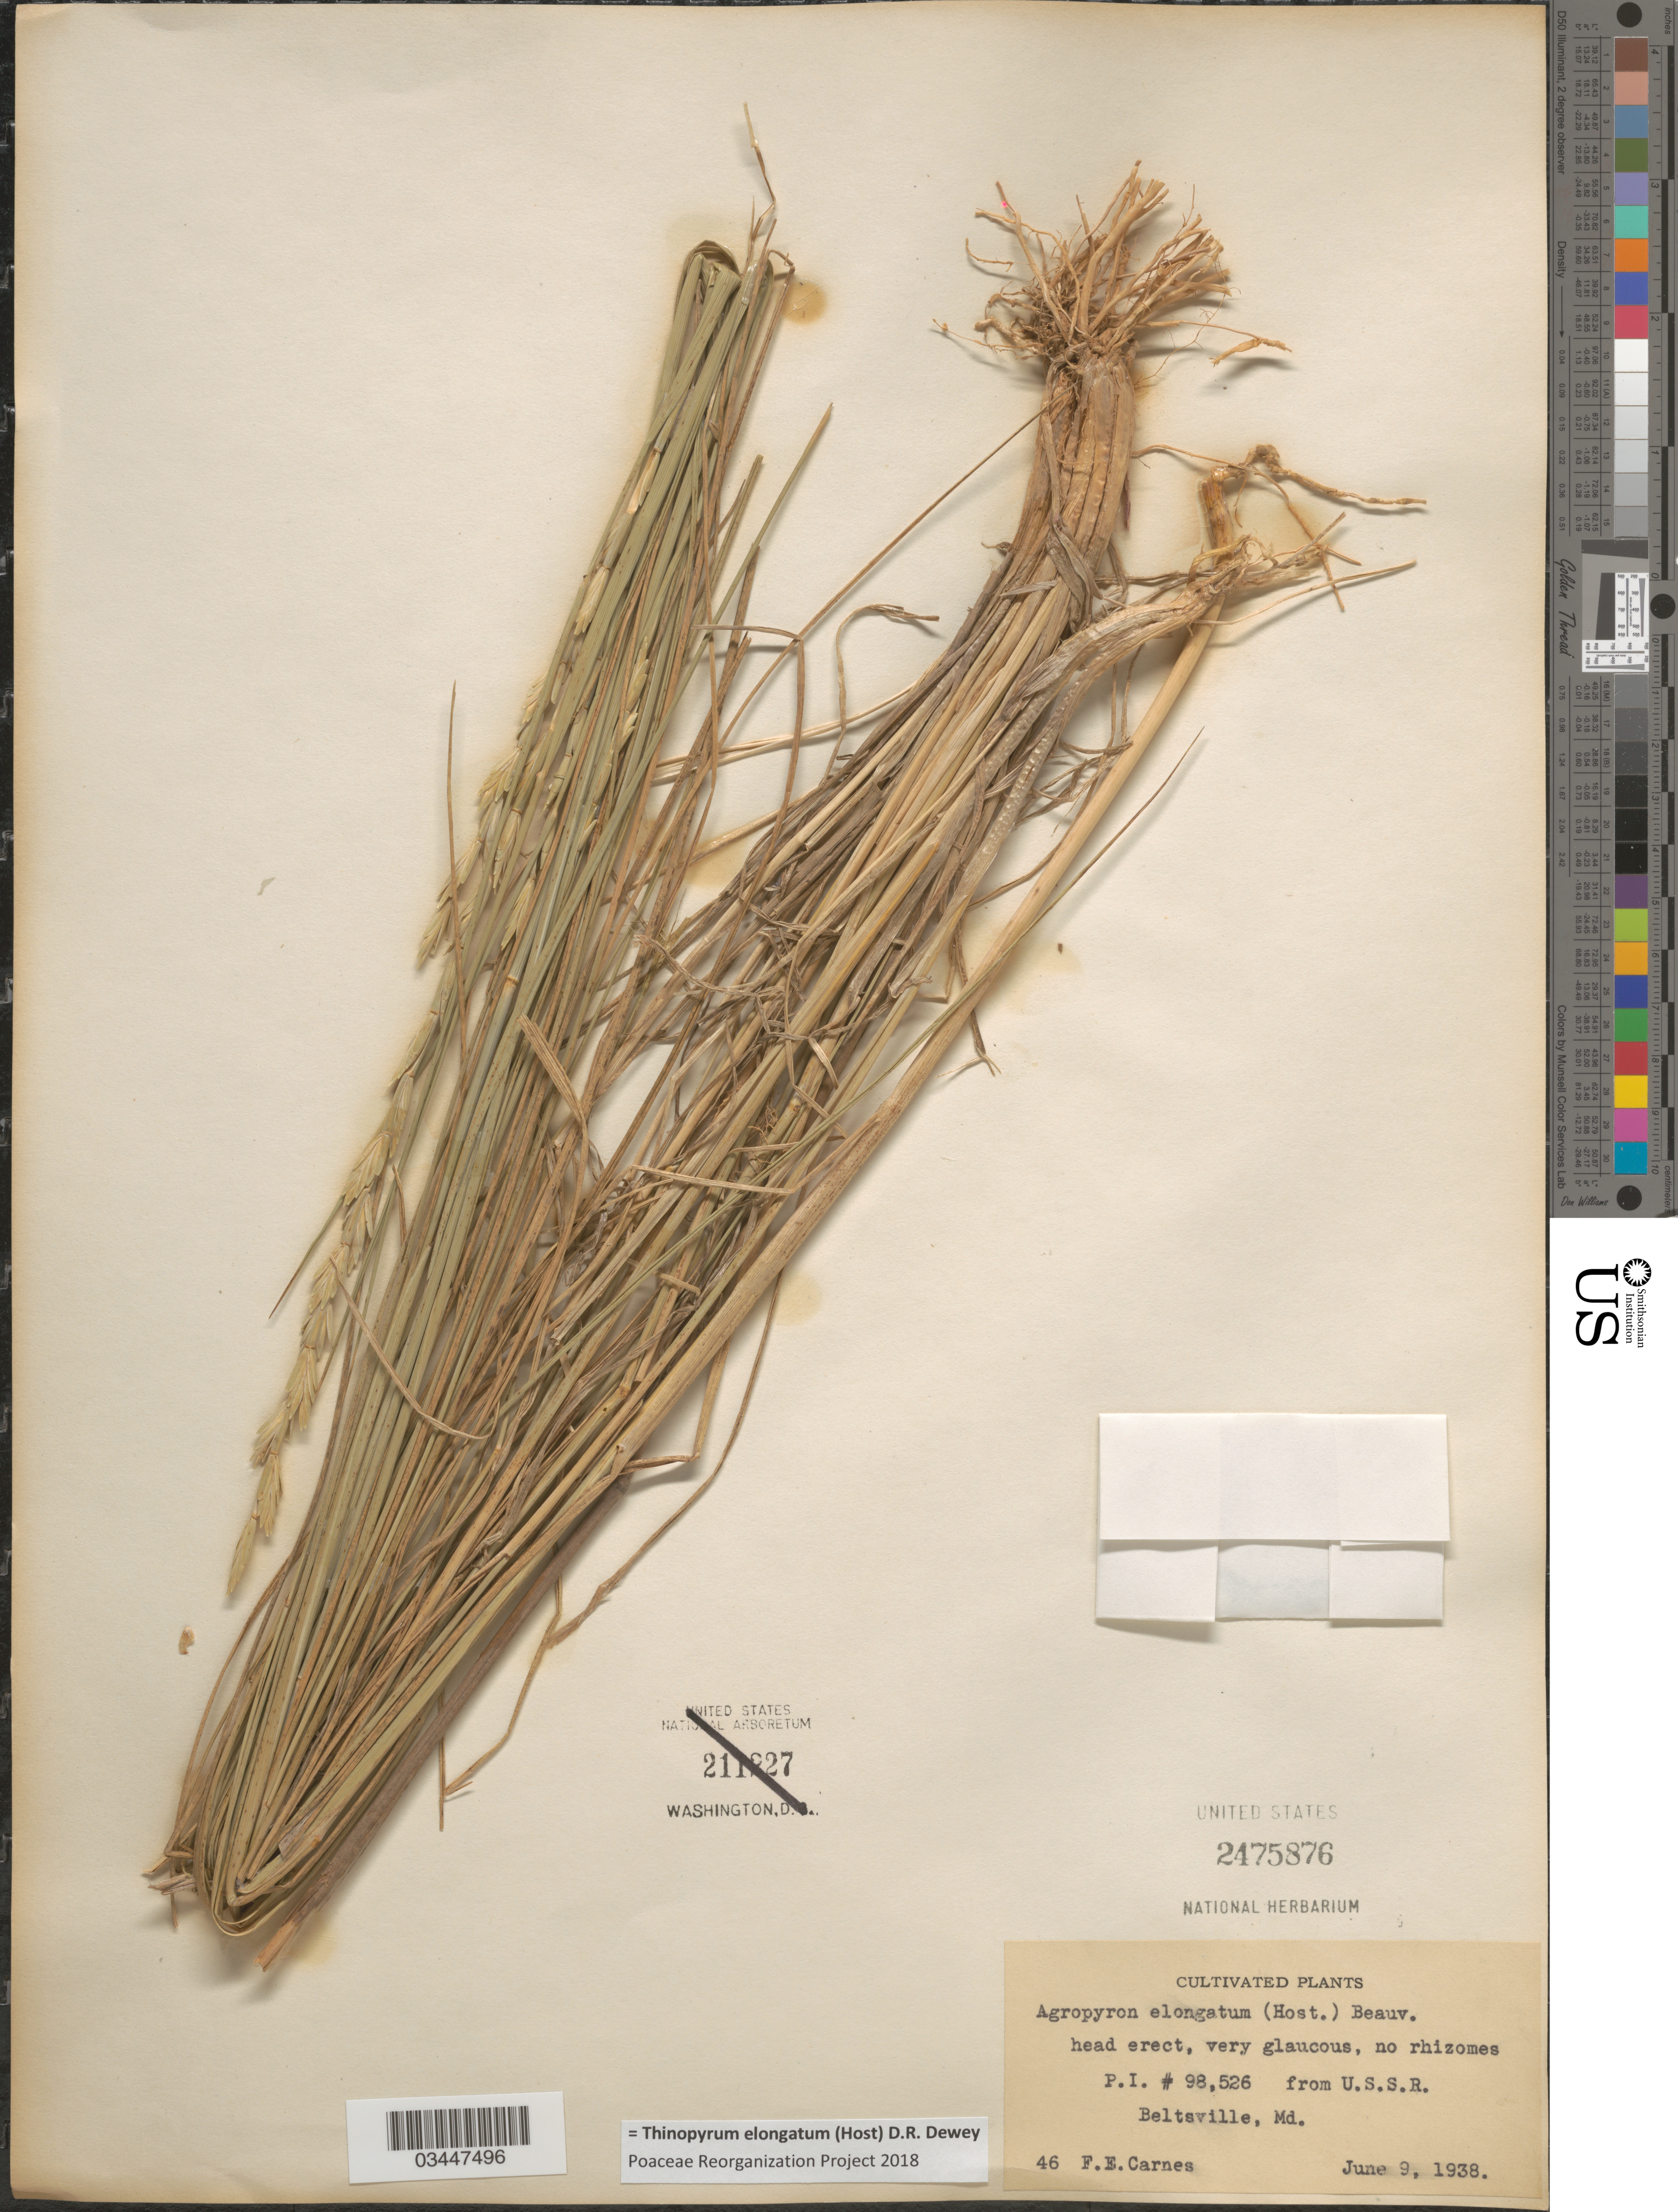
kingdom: Plantae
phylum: Tracheophyta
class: Liliopsida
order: Poales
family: Poaceae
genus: Thinopyrum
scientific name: Thinopyrum elongatum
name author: (Host) Barkworth & Dewey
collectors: F. Carnes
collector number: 46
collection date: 1938-06-09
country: United States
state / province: Maryland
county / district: Prince George's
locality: Beltsville.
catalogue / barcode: US 2475876